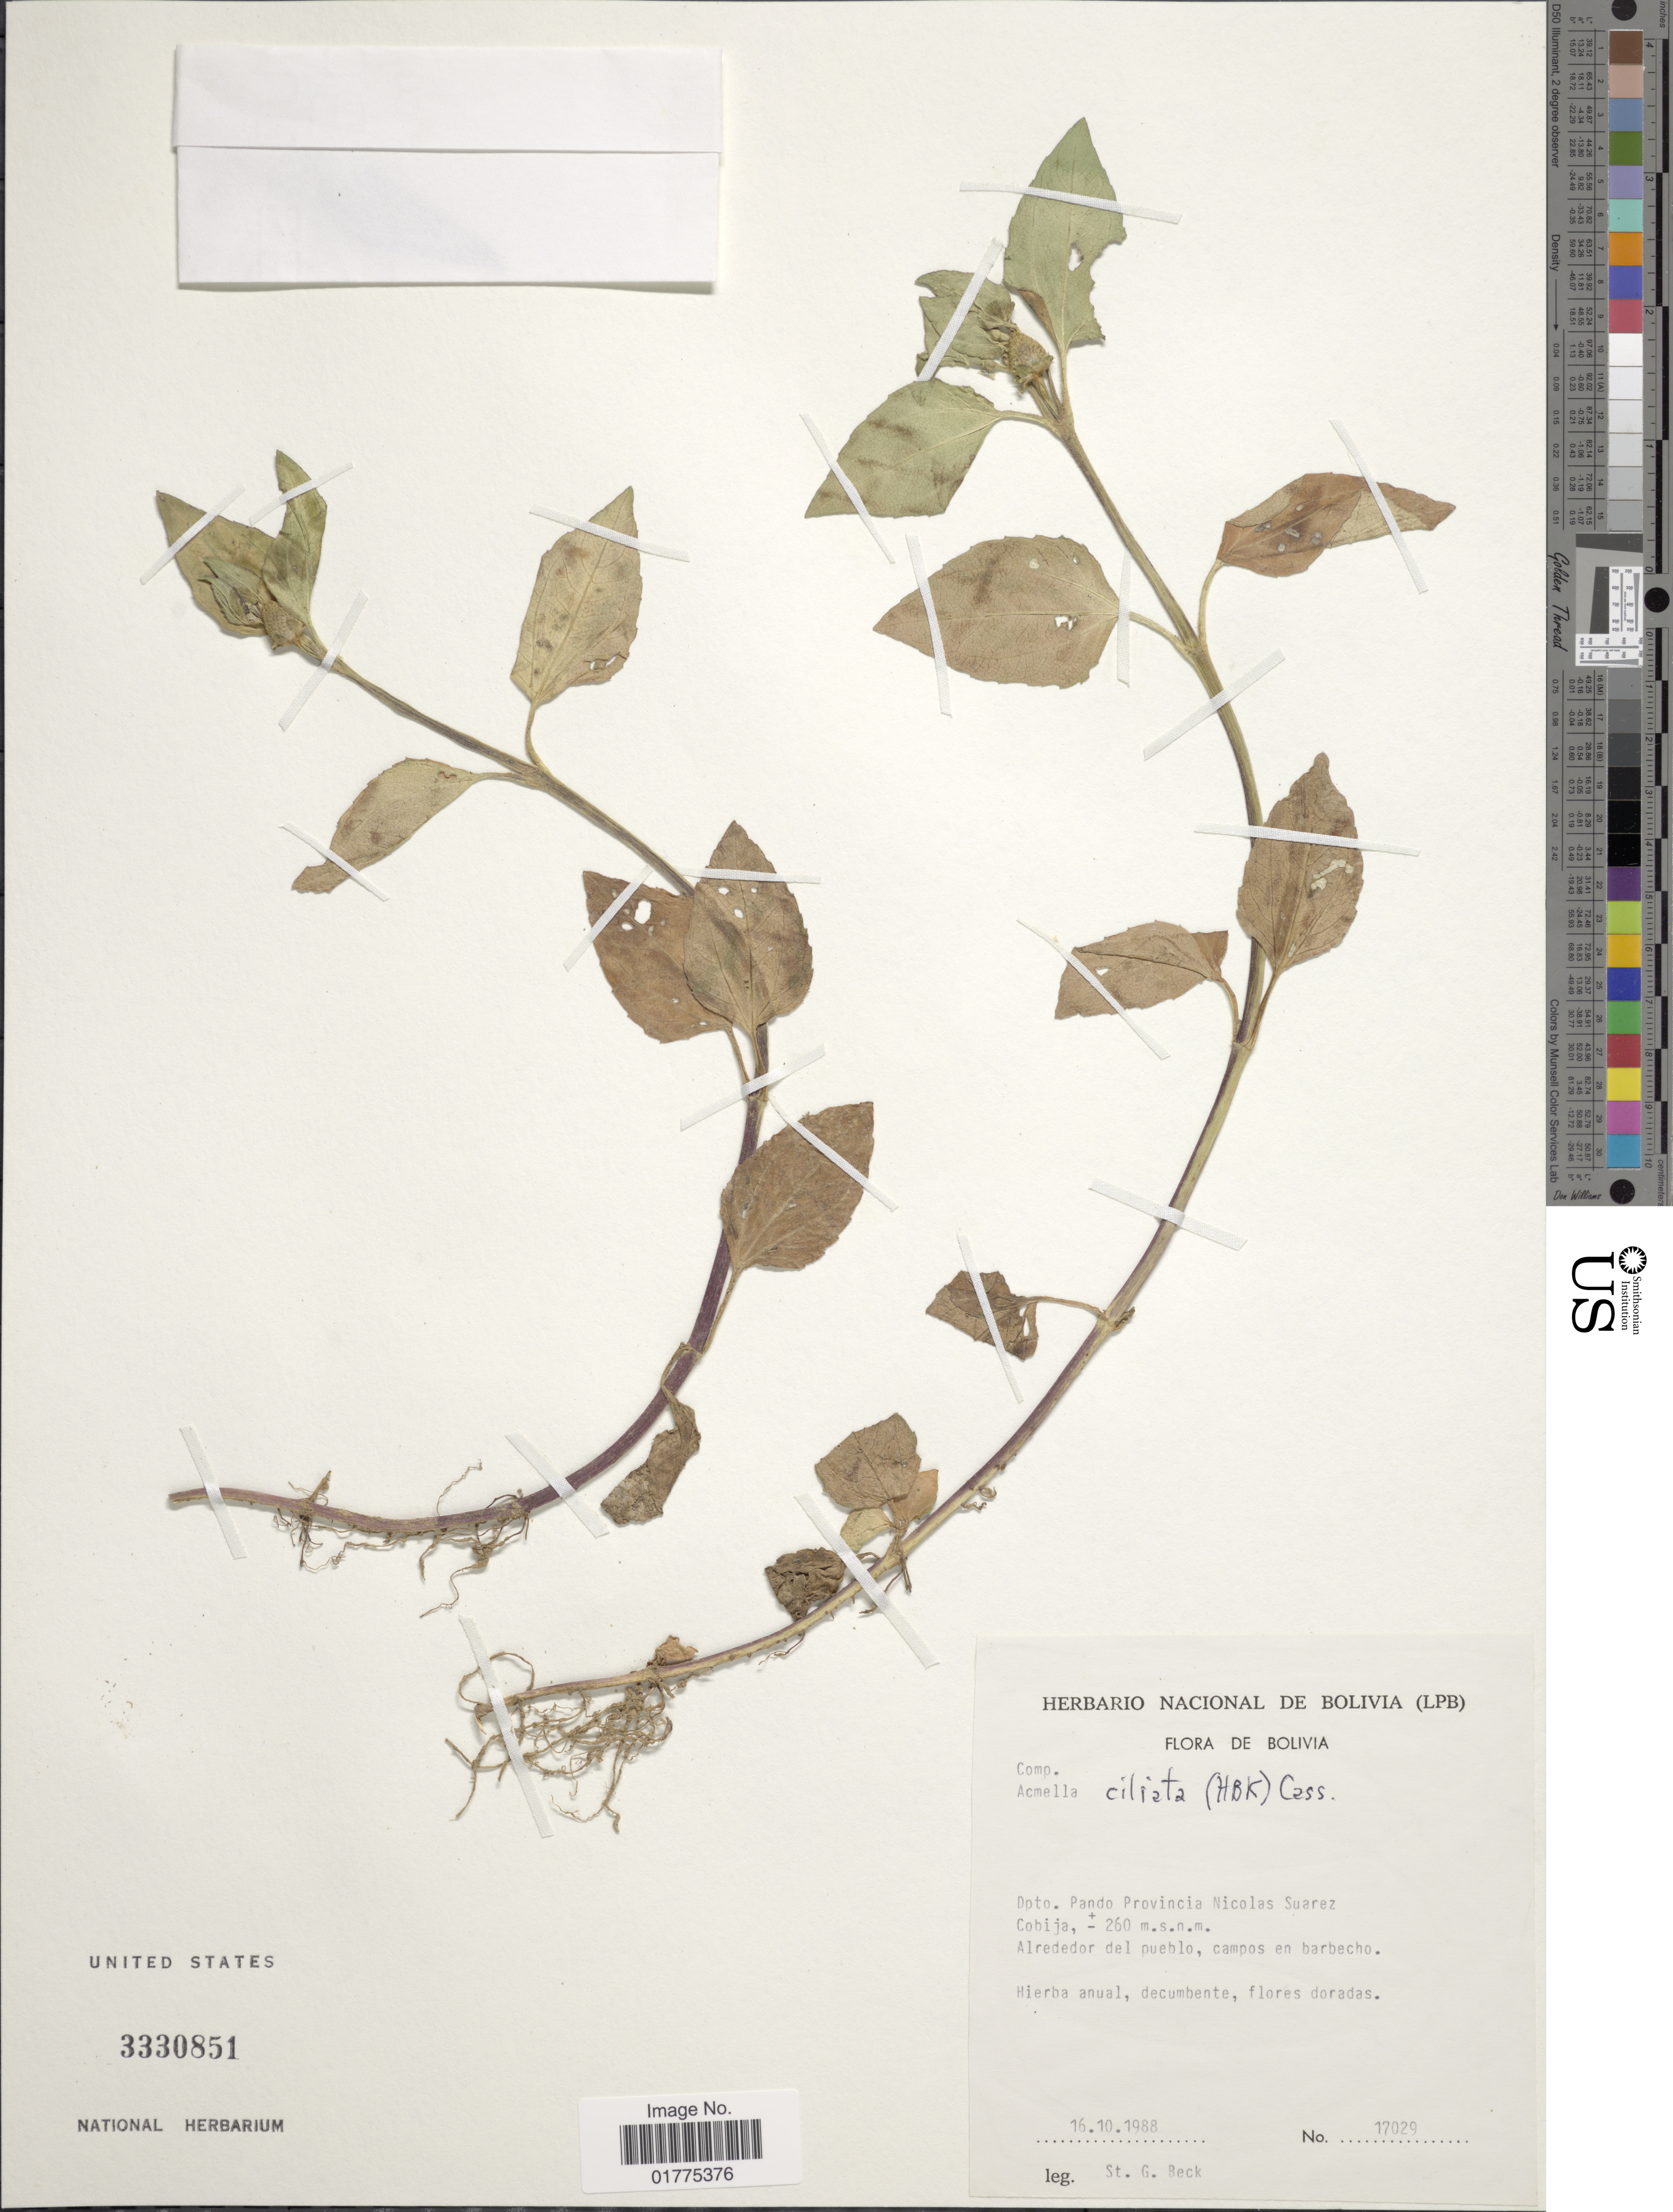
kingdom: Plantae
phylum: Tracheophyta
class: Magnoliopsida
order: Asterales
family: Asteraceae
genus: Acmella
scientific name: Acmella ciliata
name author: (Kunth) Cass.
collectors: S. G. Beck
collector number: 17029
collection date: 1988-10-16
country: Bolivia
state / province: Pando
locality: Dpto, Pando, Provincia Nicolas Suerez, Cobija, Alrededores del pueblo, campos en barbecho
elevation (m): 260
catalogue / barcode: US 3330851